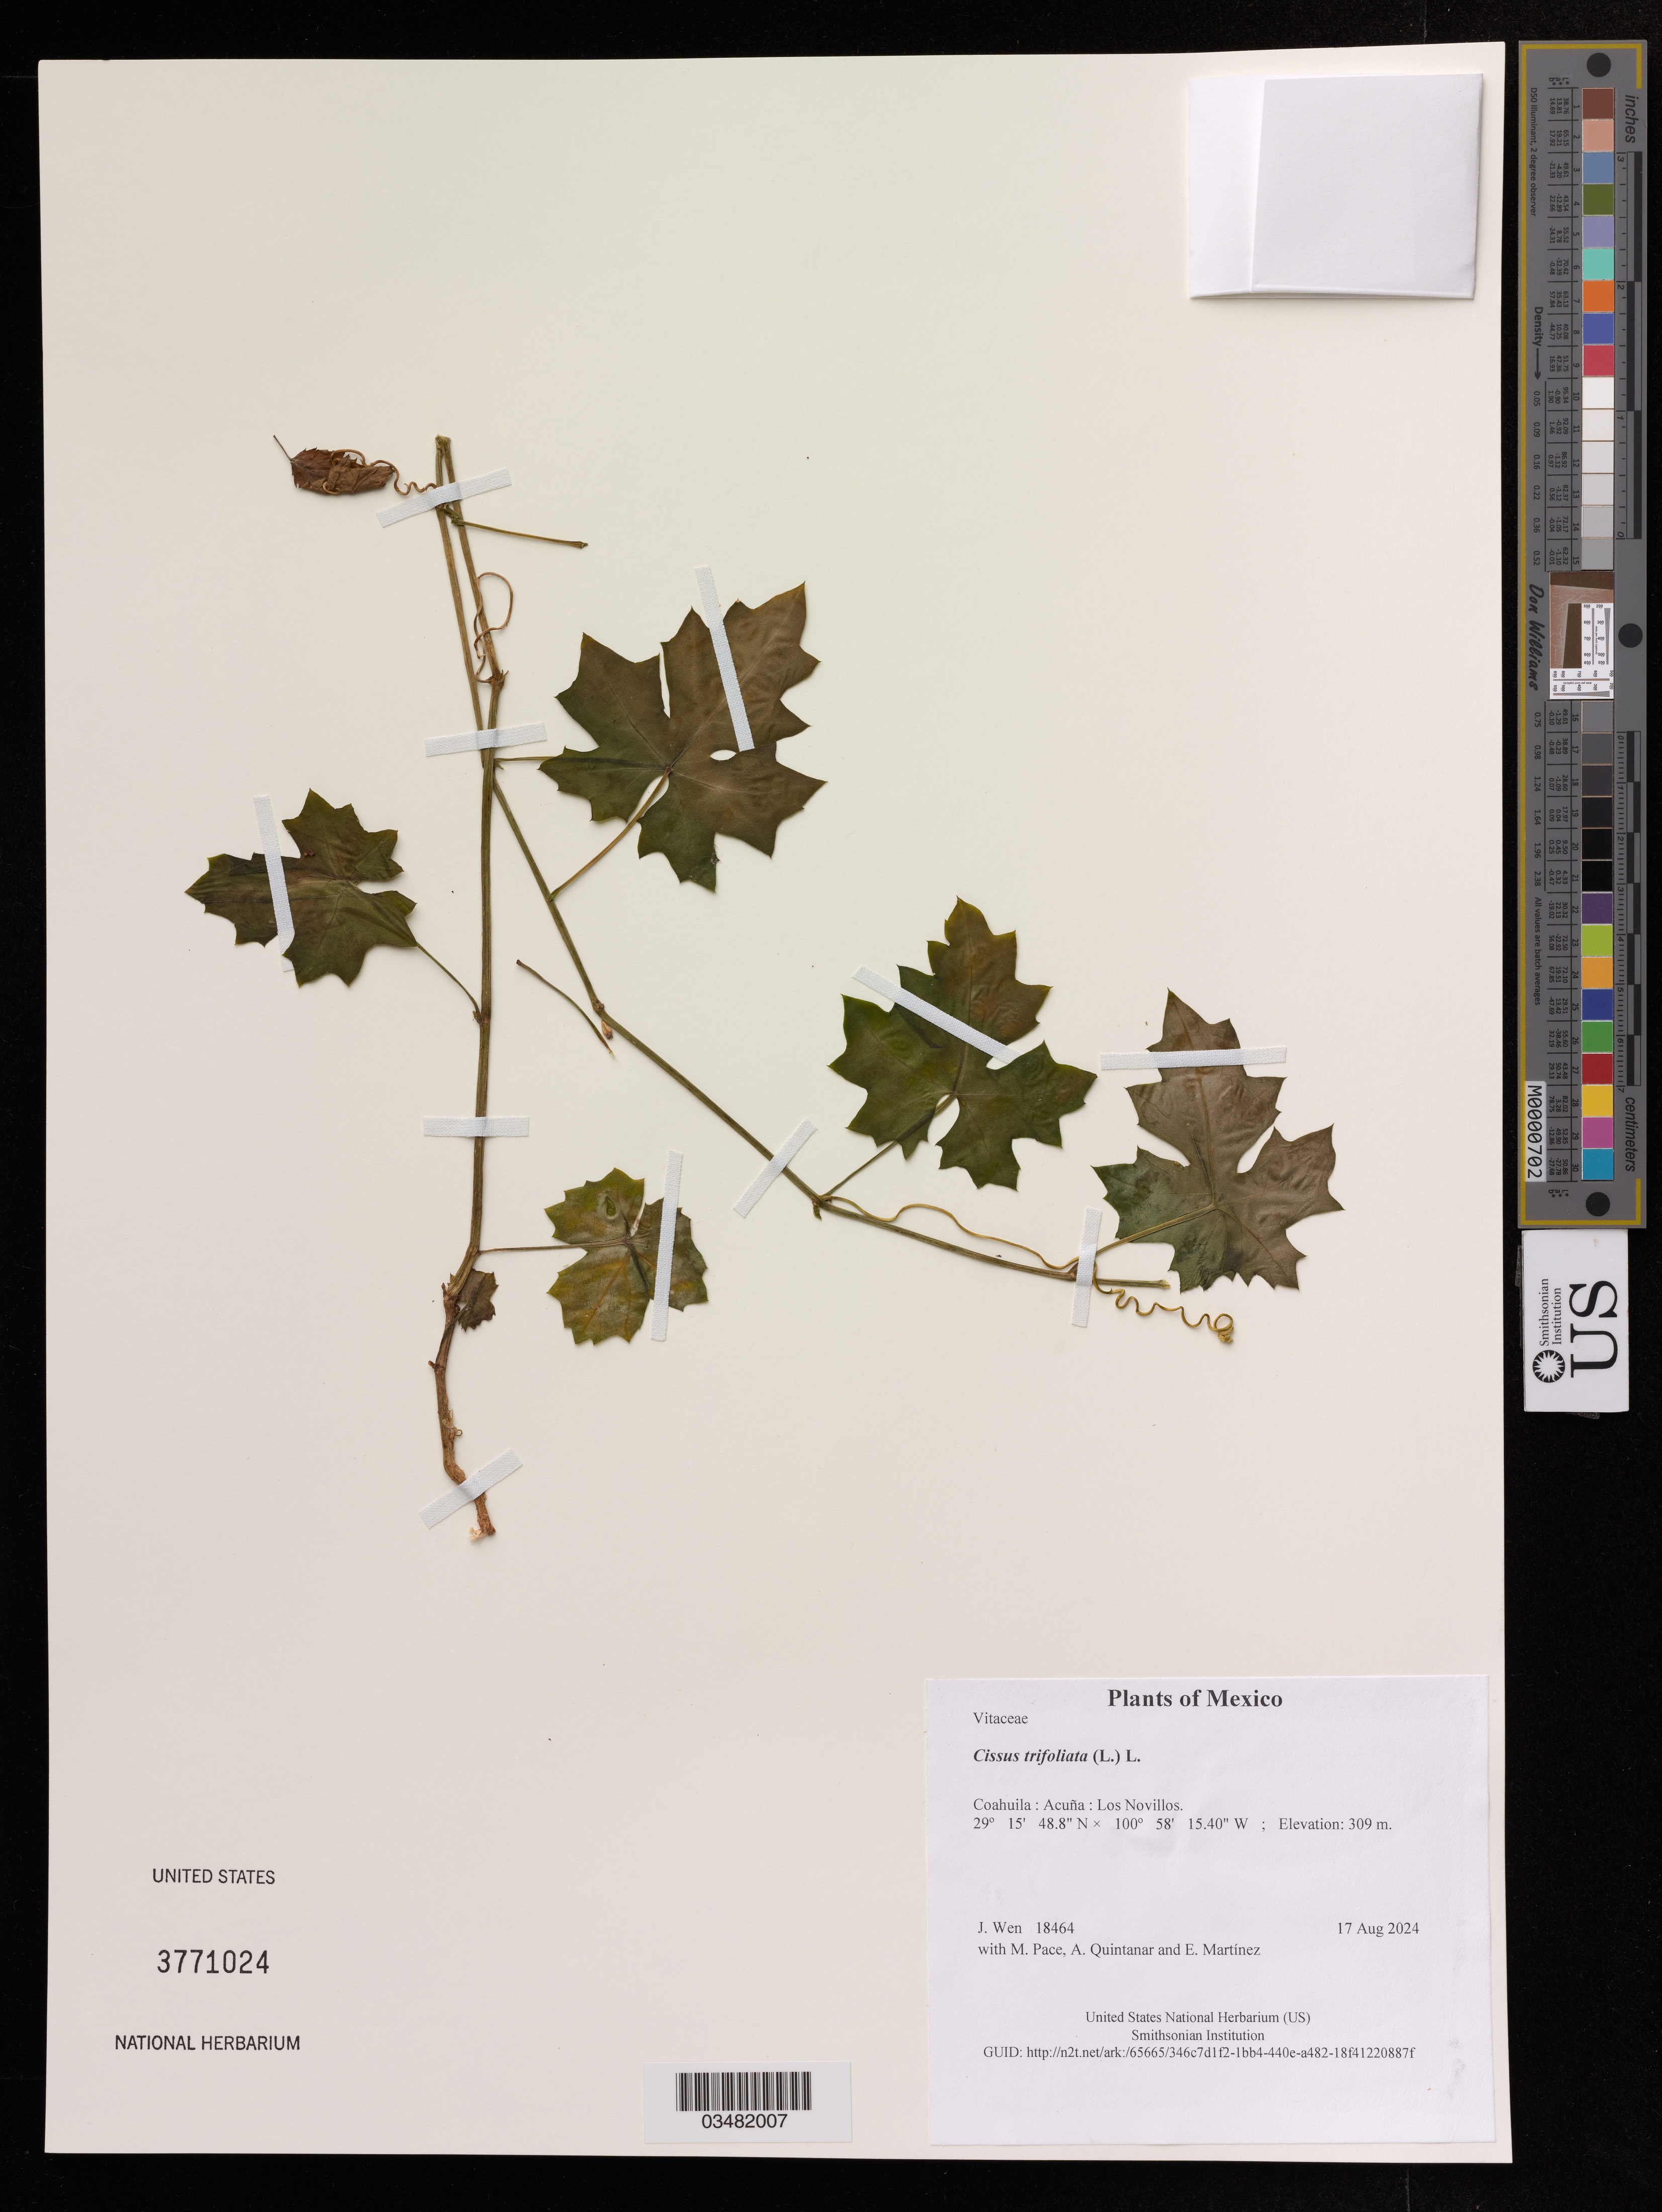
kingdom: Plantae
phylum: Tracheophyta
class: Magnoliopsida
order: Vitales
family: Vitaceae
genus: Cissus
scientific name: Cissus trifoliata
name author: (L.) L.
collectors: J. Wen, M. Pace, A. Quintanar & E. Martinez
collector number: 18464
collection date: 2024-08-17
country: Mexico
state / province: Coahuila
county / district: Acuña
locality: Los Novillos.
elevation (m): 309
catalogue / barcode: US 3771024